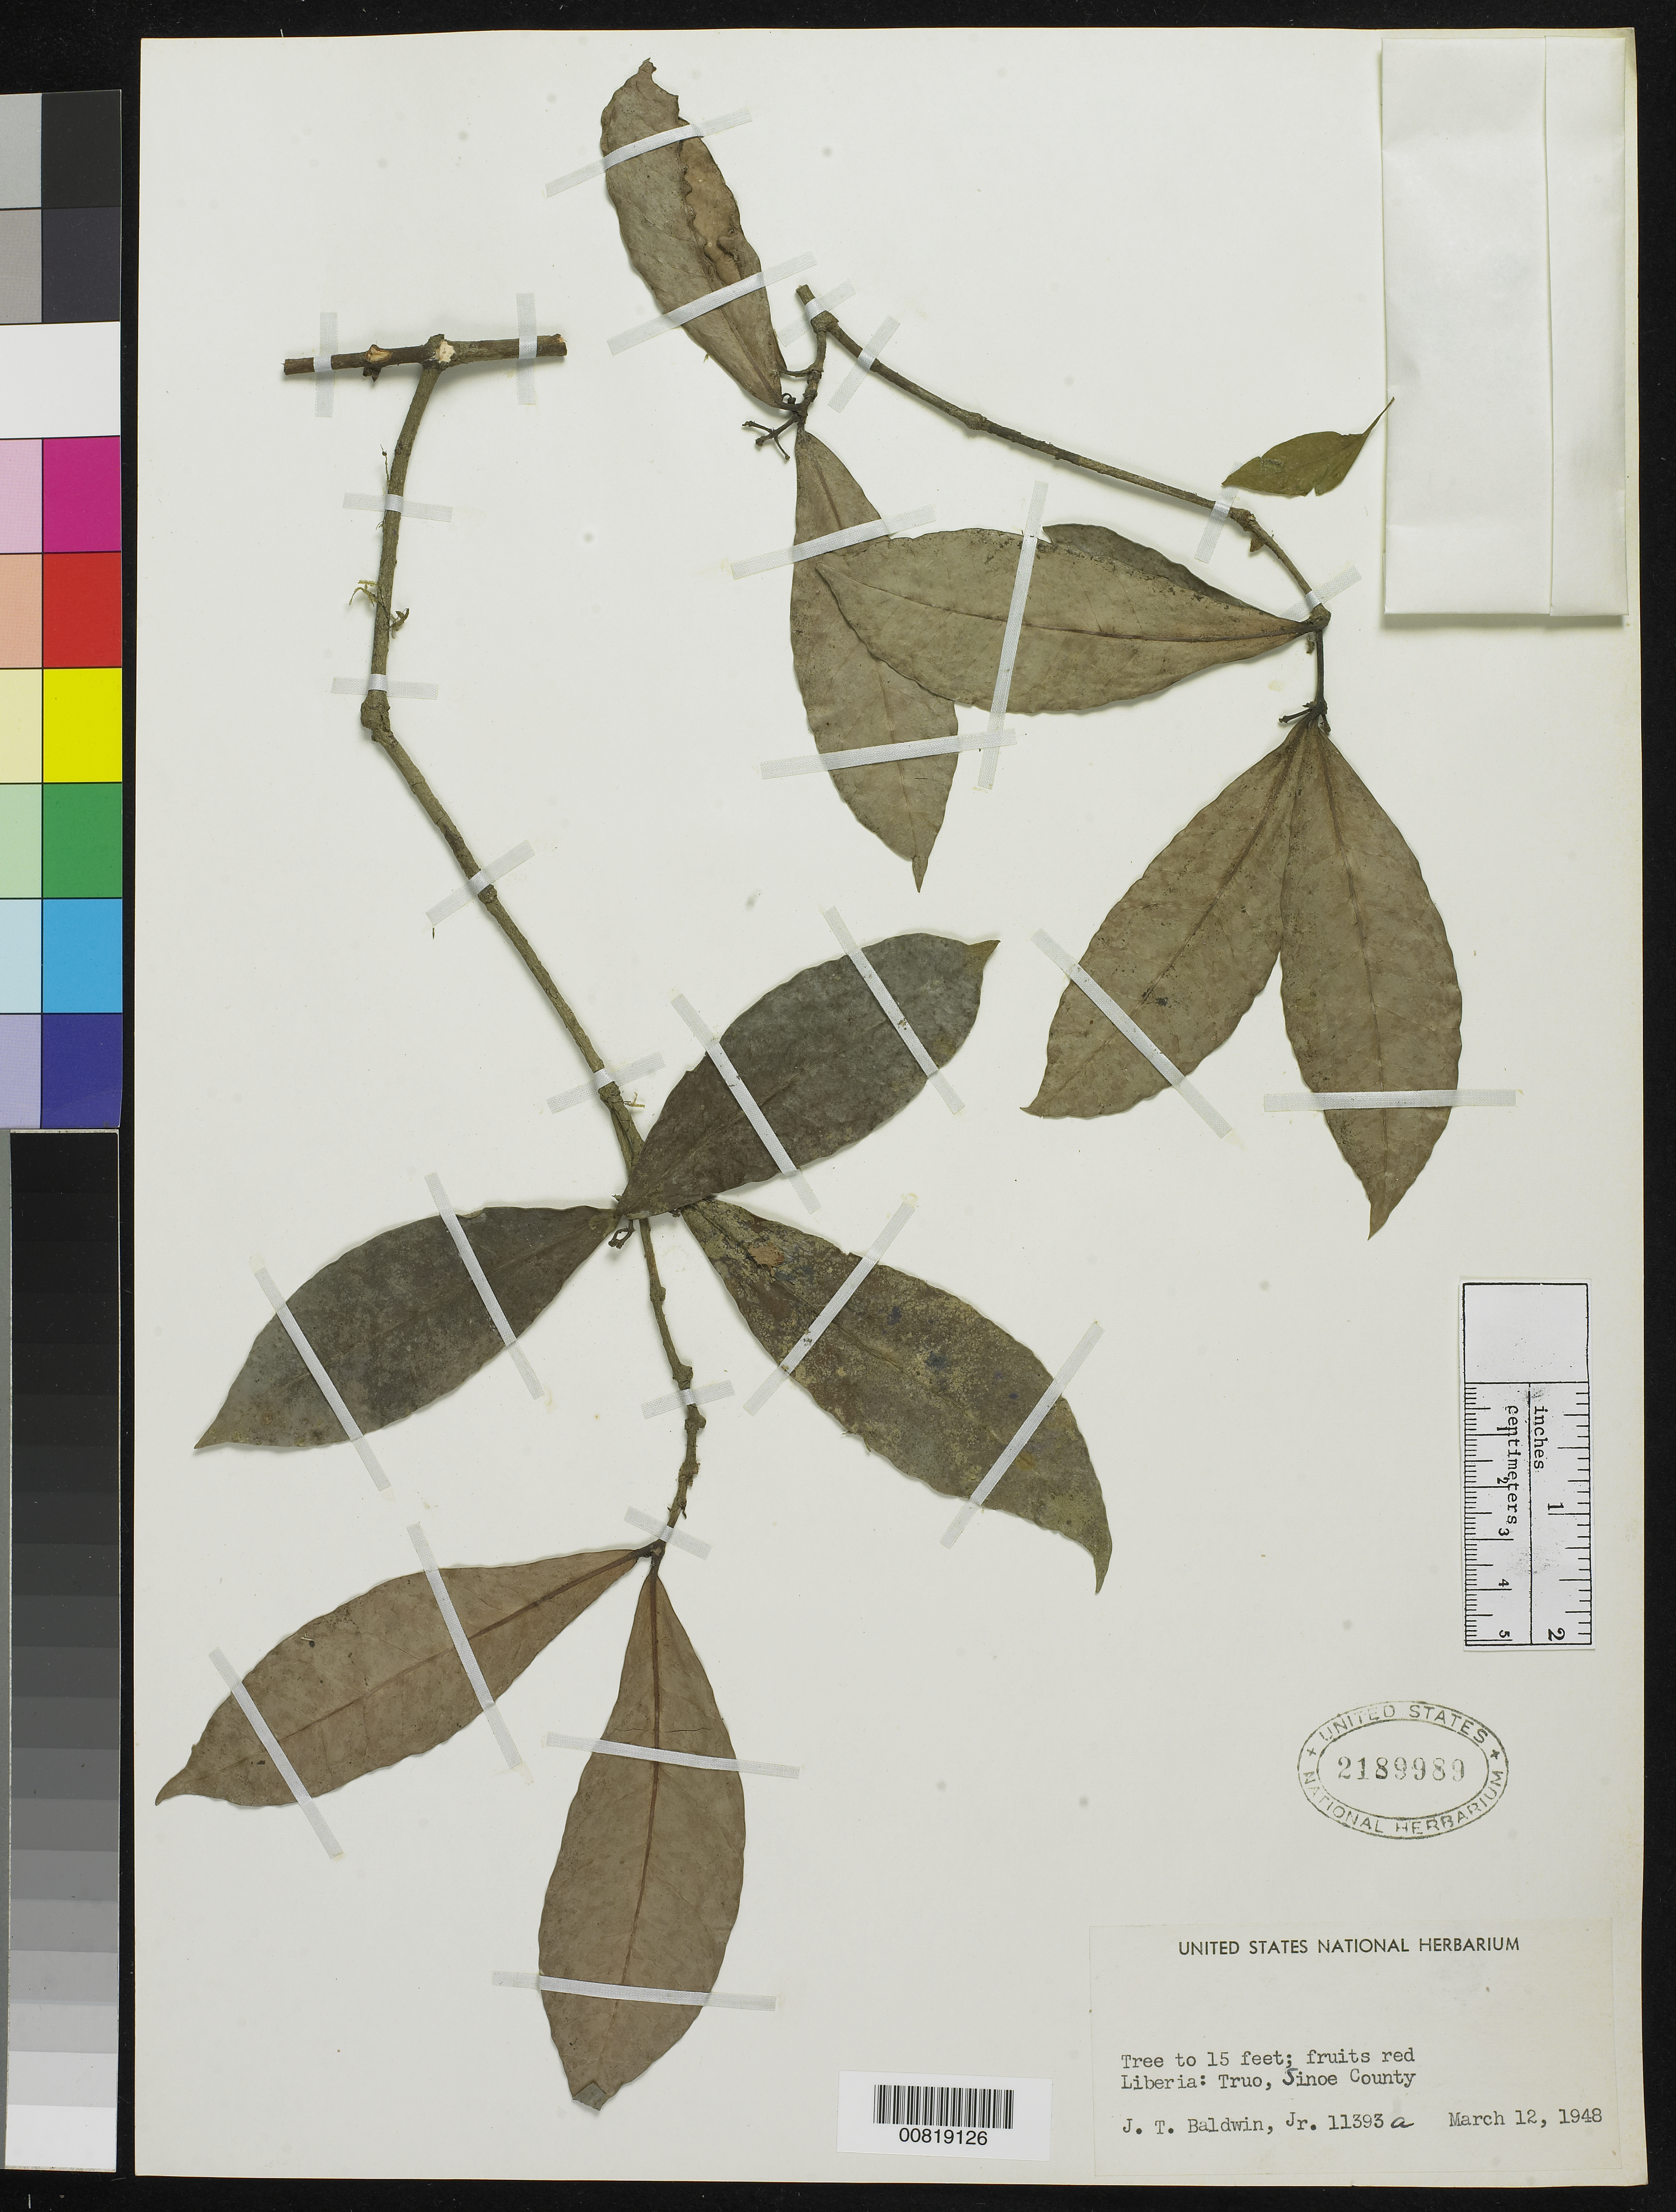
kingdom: Plantae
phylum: Tracheophyta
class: Magnoliopsida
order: Lamiales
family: Acanthaceae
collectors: J. T. Baldwin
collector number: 11393a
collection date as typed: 12 Mar 1948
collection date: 1948-03-12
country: Liberia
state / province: Sinoe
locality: Truo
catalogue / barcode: US 2189989